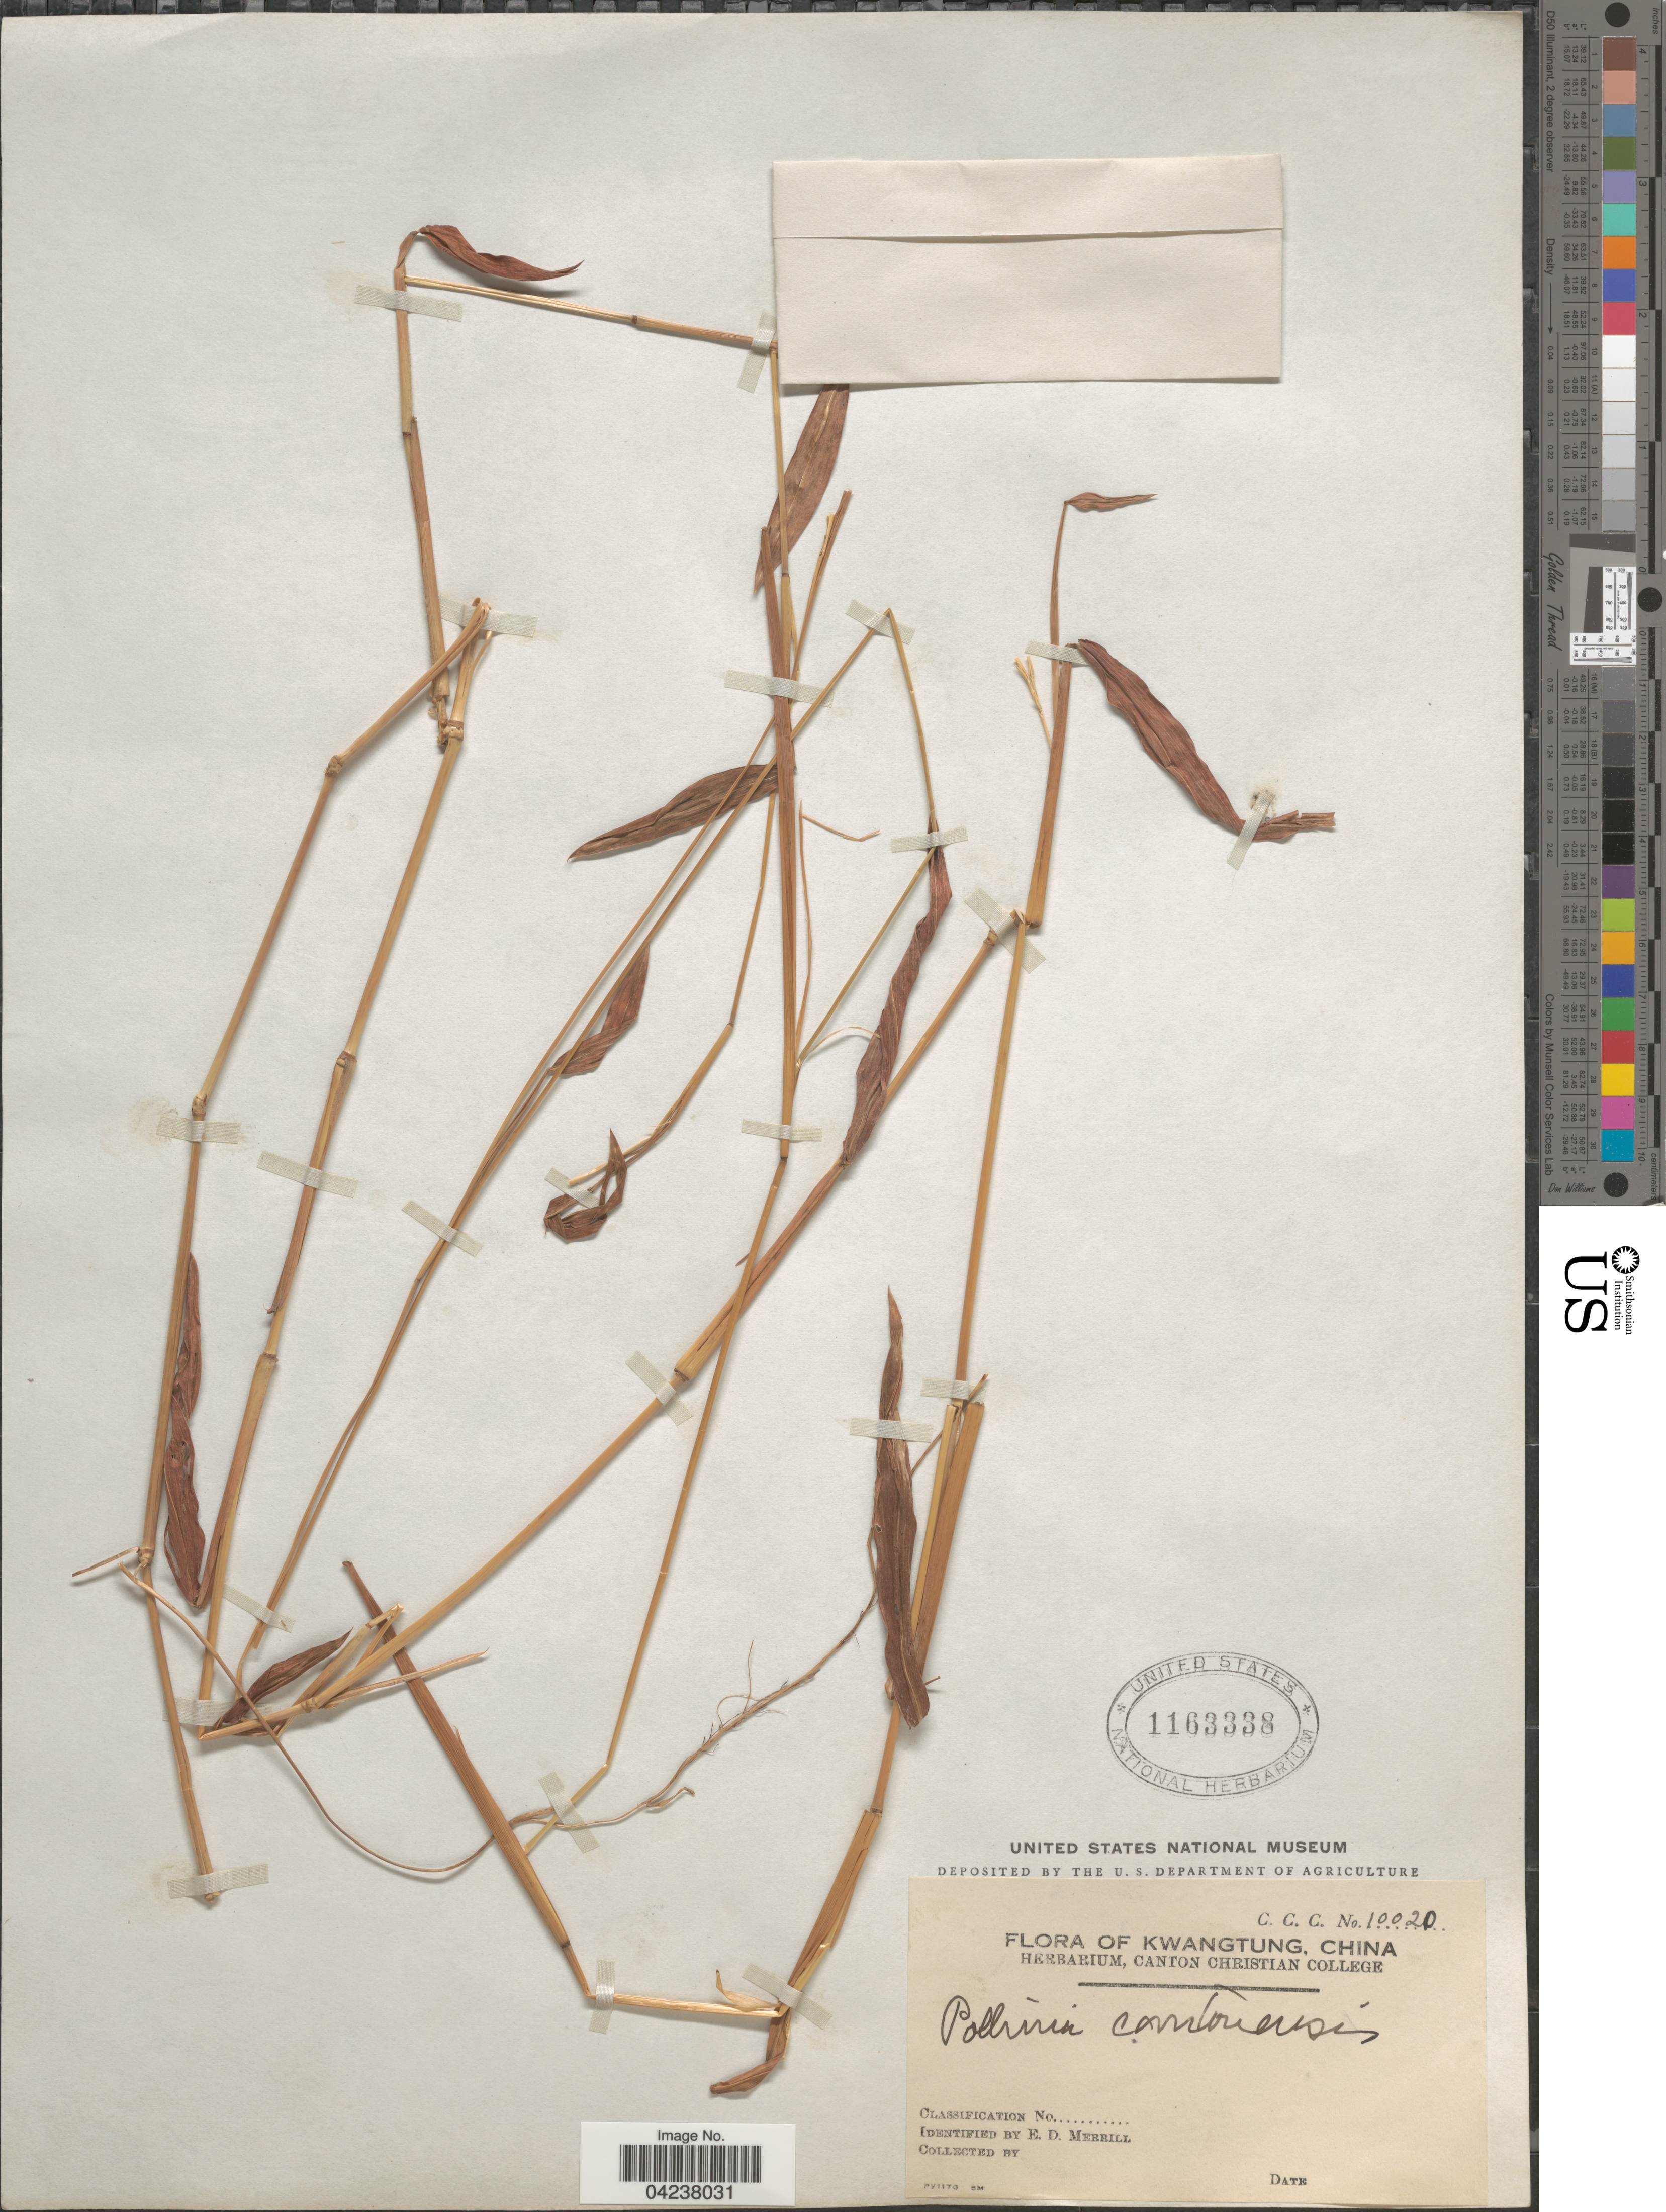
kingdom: Plantae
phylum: Tracheophyta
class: Liliopsida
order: Poales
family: Poaceae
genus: Microstegium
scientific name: Microstegium vimineum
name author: (Trin.) A. Camus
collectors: E. D. Merrill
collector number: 10020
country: China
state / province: Guangdong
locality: Kwangtung.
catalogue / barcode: US 1163338